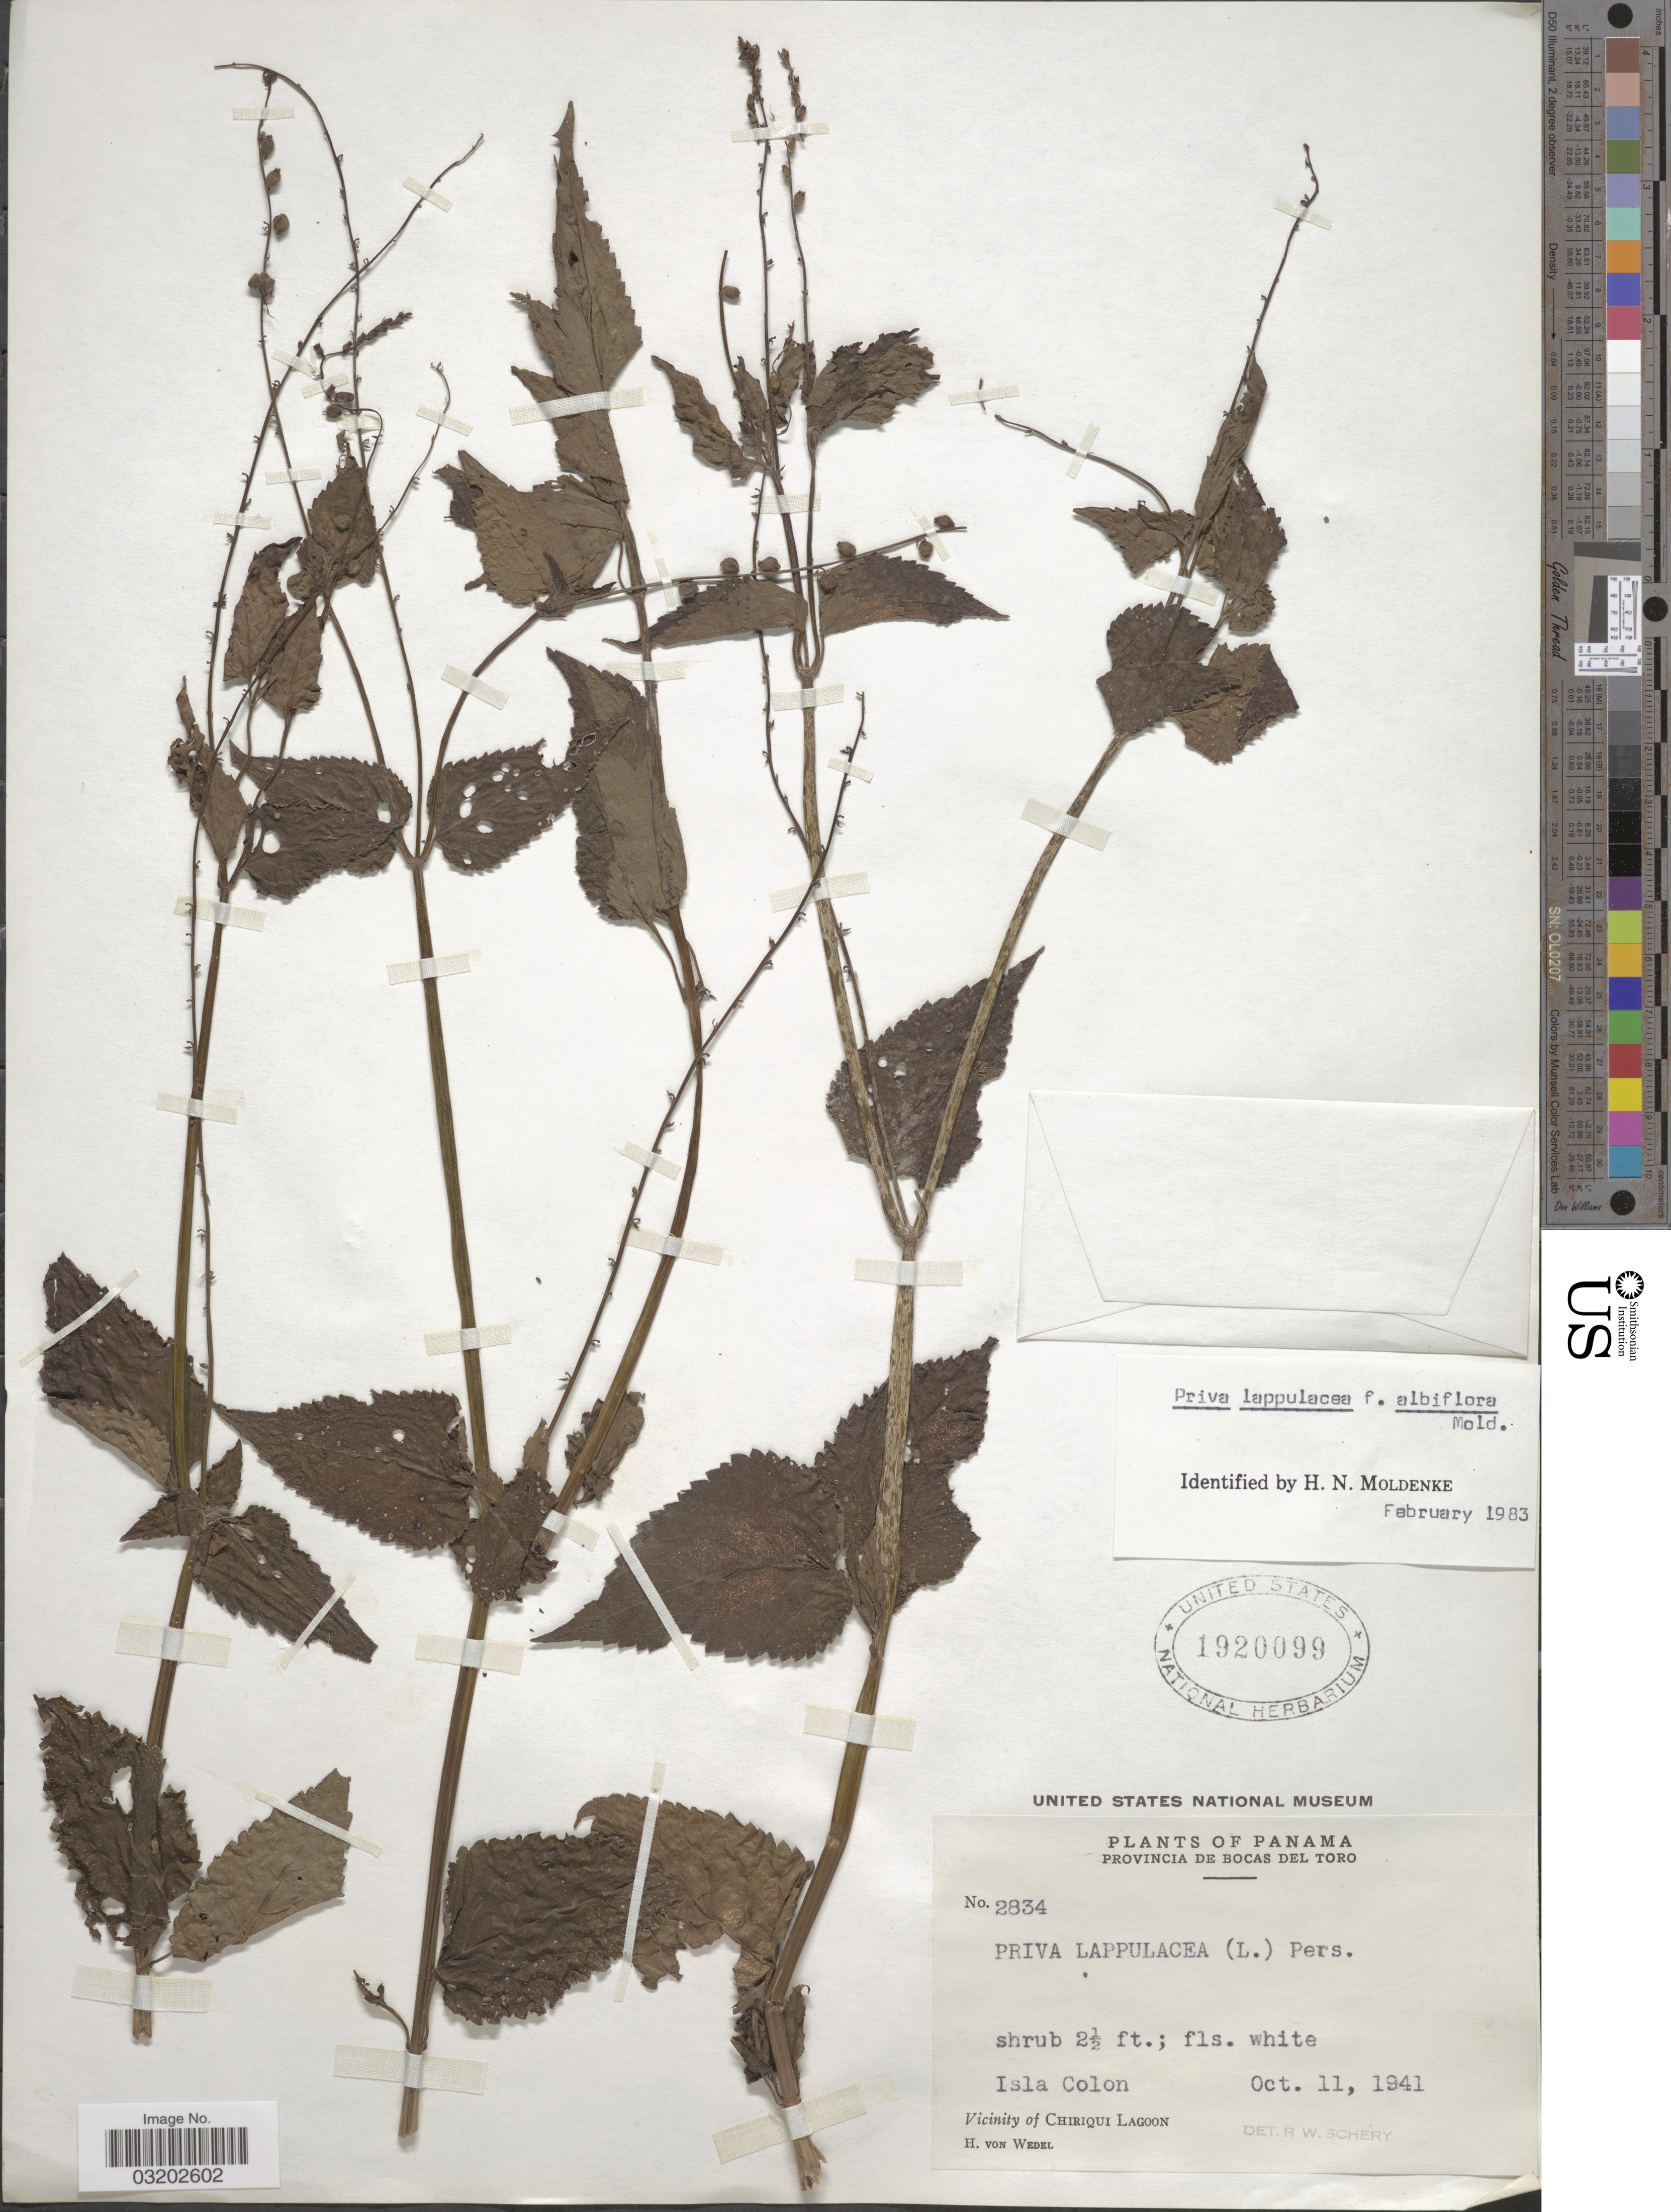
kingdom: Plantae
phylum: Tracheophyta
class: Magnoliopsida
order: Lamiales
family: Verbenaceae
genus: Priva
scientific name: Priva lappulacea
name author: (L.) Pers.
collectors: H. von Wedel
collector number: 2834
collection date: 1941-10-11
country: Panama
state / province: Bocas del Toro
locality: Isla Colon, Vicinity of Chiriqui Lagoon.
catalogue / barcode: US 1920099